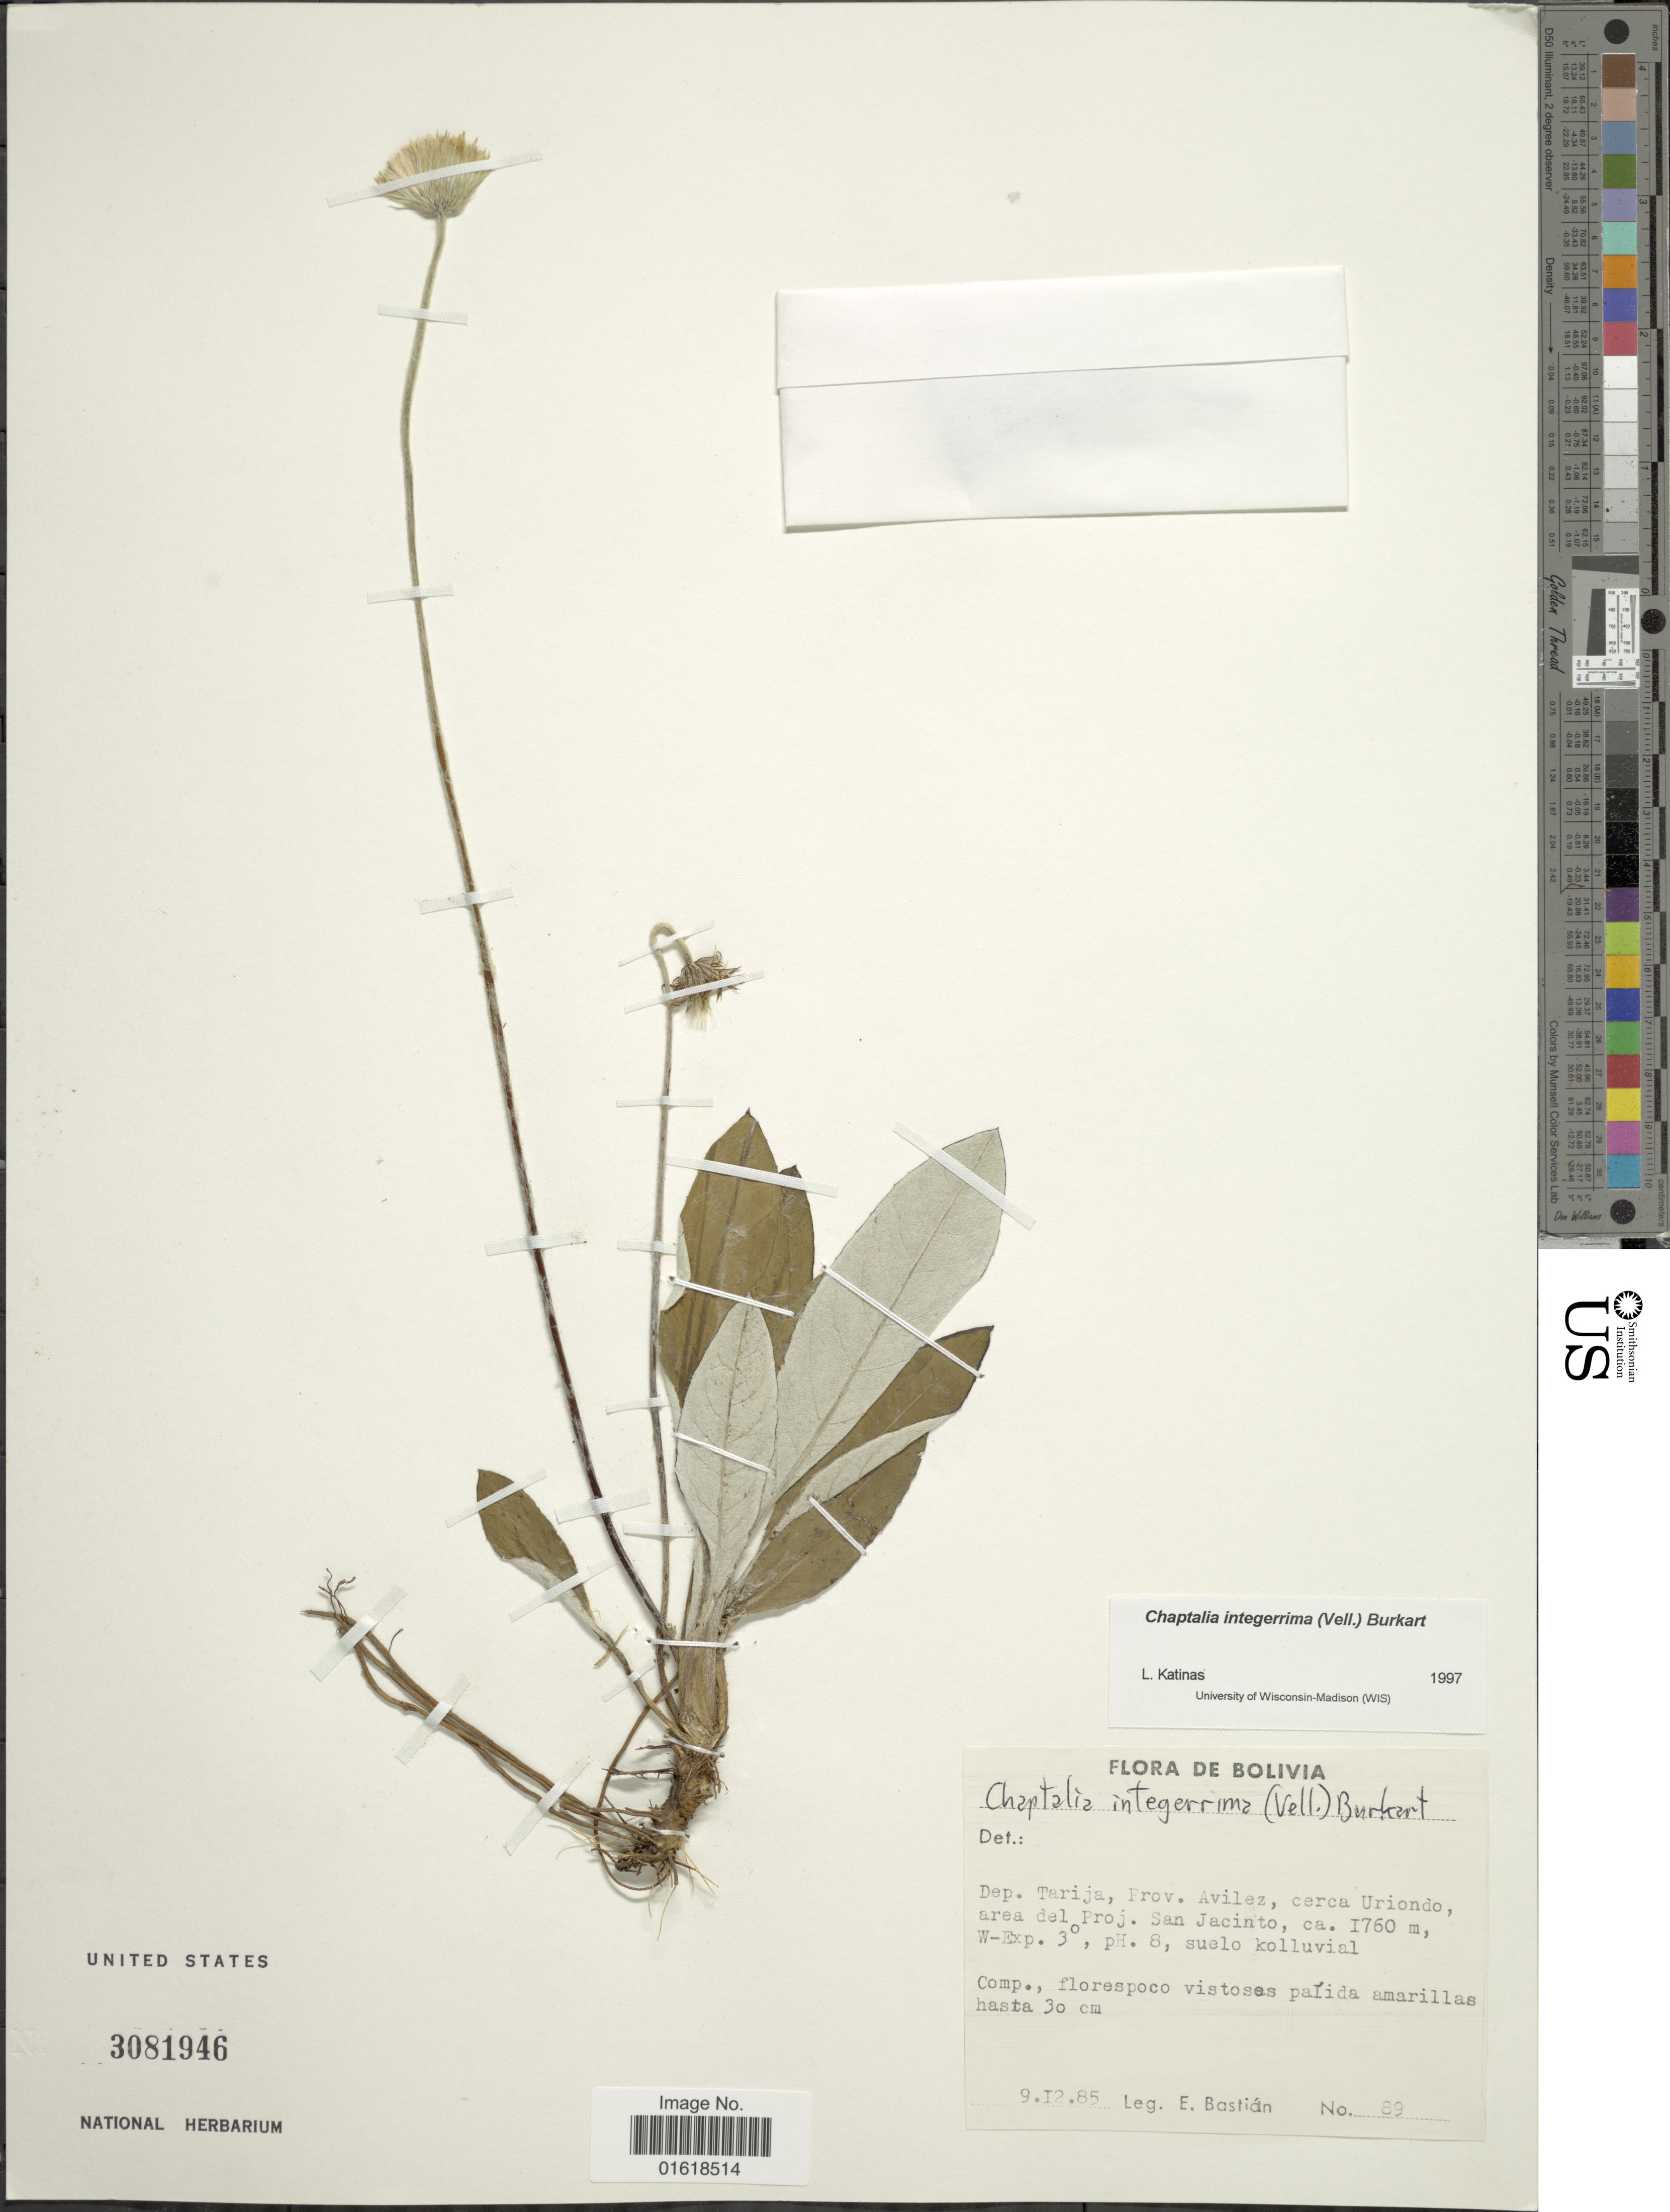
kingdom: Plantae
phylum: Tracheophyta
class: Magnoliopsida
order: Asterales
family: Asteraceae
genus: Chaptalia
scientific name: Chaptalia integerrima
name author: (Vell.) Burkart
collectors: E. Bastian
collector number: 89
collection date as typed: Transcribed d/m/y: 9/12/85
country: Bolivia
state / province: Tarija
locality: Dep. Tarija, Prov. Avilez, cerca Uriondo, area del Proj. San Jacinto.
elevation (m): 1760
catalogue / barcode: US 3081946